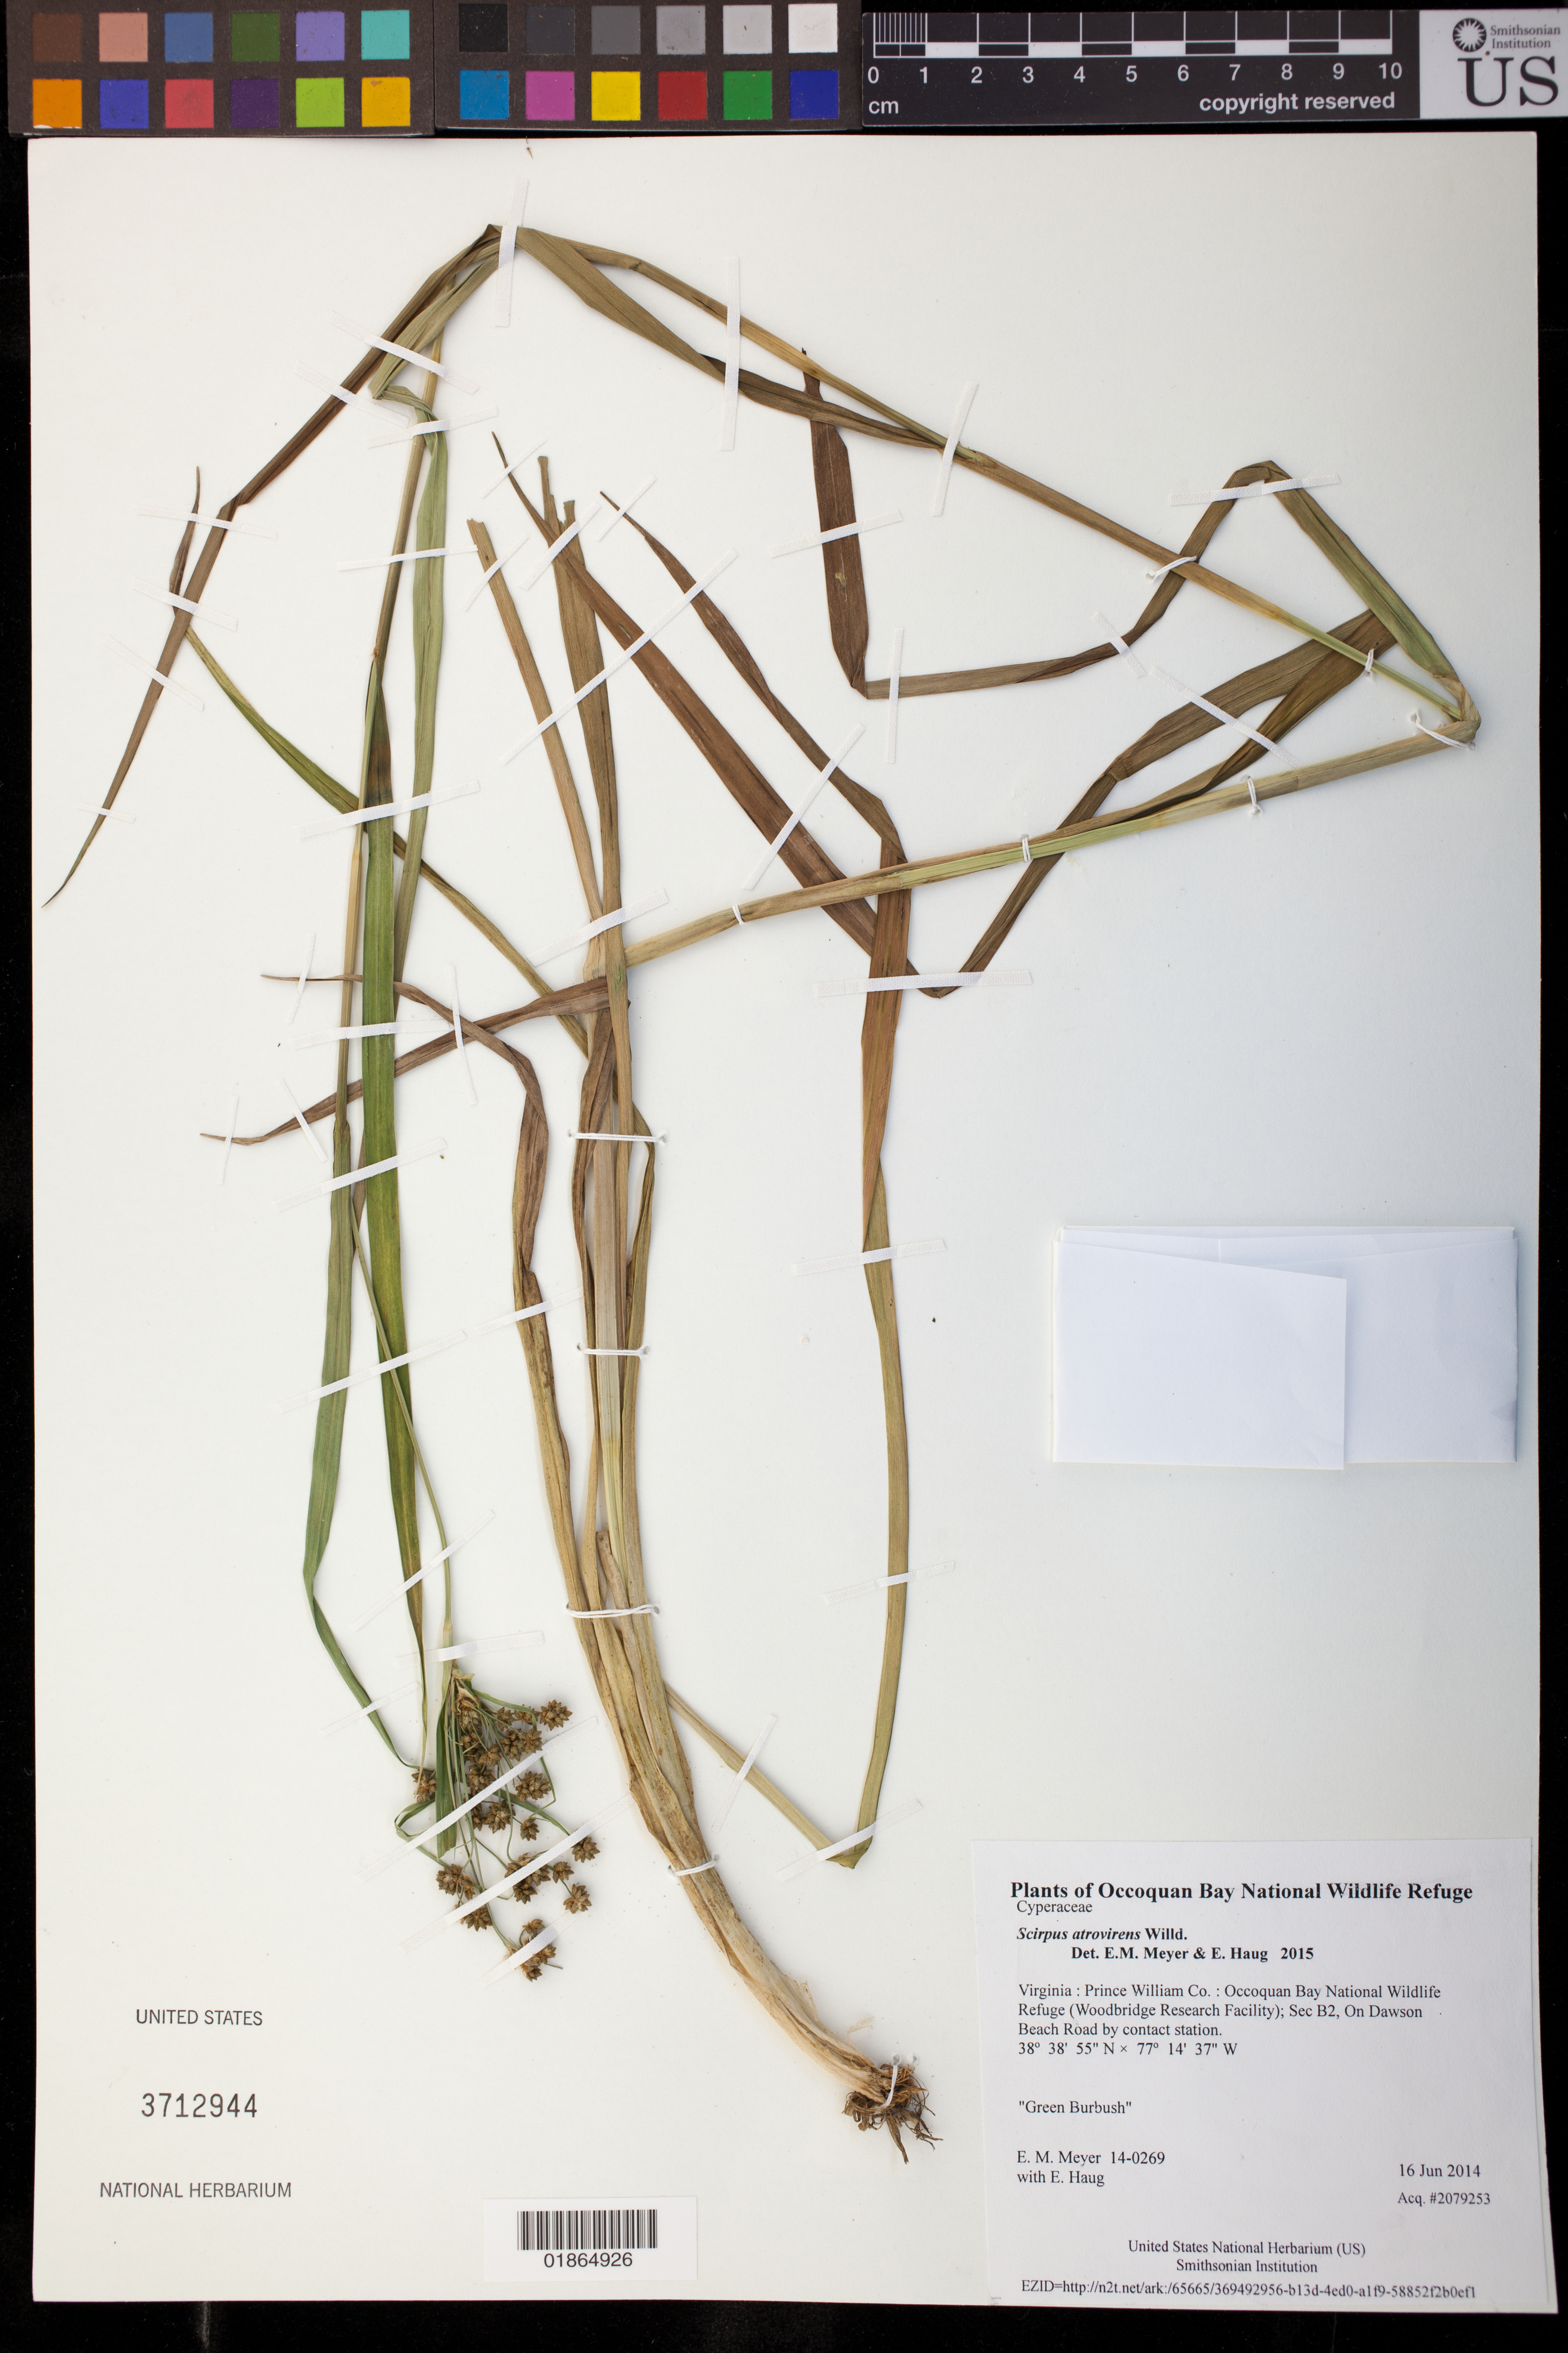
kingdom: Plantae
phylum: Tracheophyta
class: Liliopsida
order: Poales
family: Cyperaceae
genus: Scirpus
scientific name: Scirpus georgianus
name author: R.M. Harper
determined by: Strong, Mark T., (BOT), Smithsonian Institution - National Museum of Natural History (UNITED STATES)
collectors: E. M. Meyer & E. Haug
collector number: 14-0269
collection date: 2014-06-16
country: United States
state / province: Virginia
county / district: Prince William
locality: Occoquan Bay National Wildlife Refuge (Woodbridge Research Facility); Sec B2, On Dawson Beach Road by contact station.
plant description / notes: Green Burbush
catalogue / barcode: US 3712944